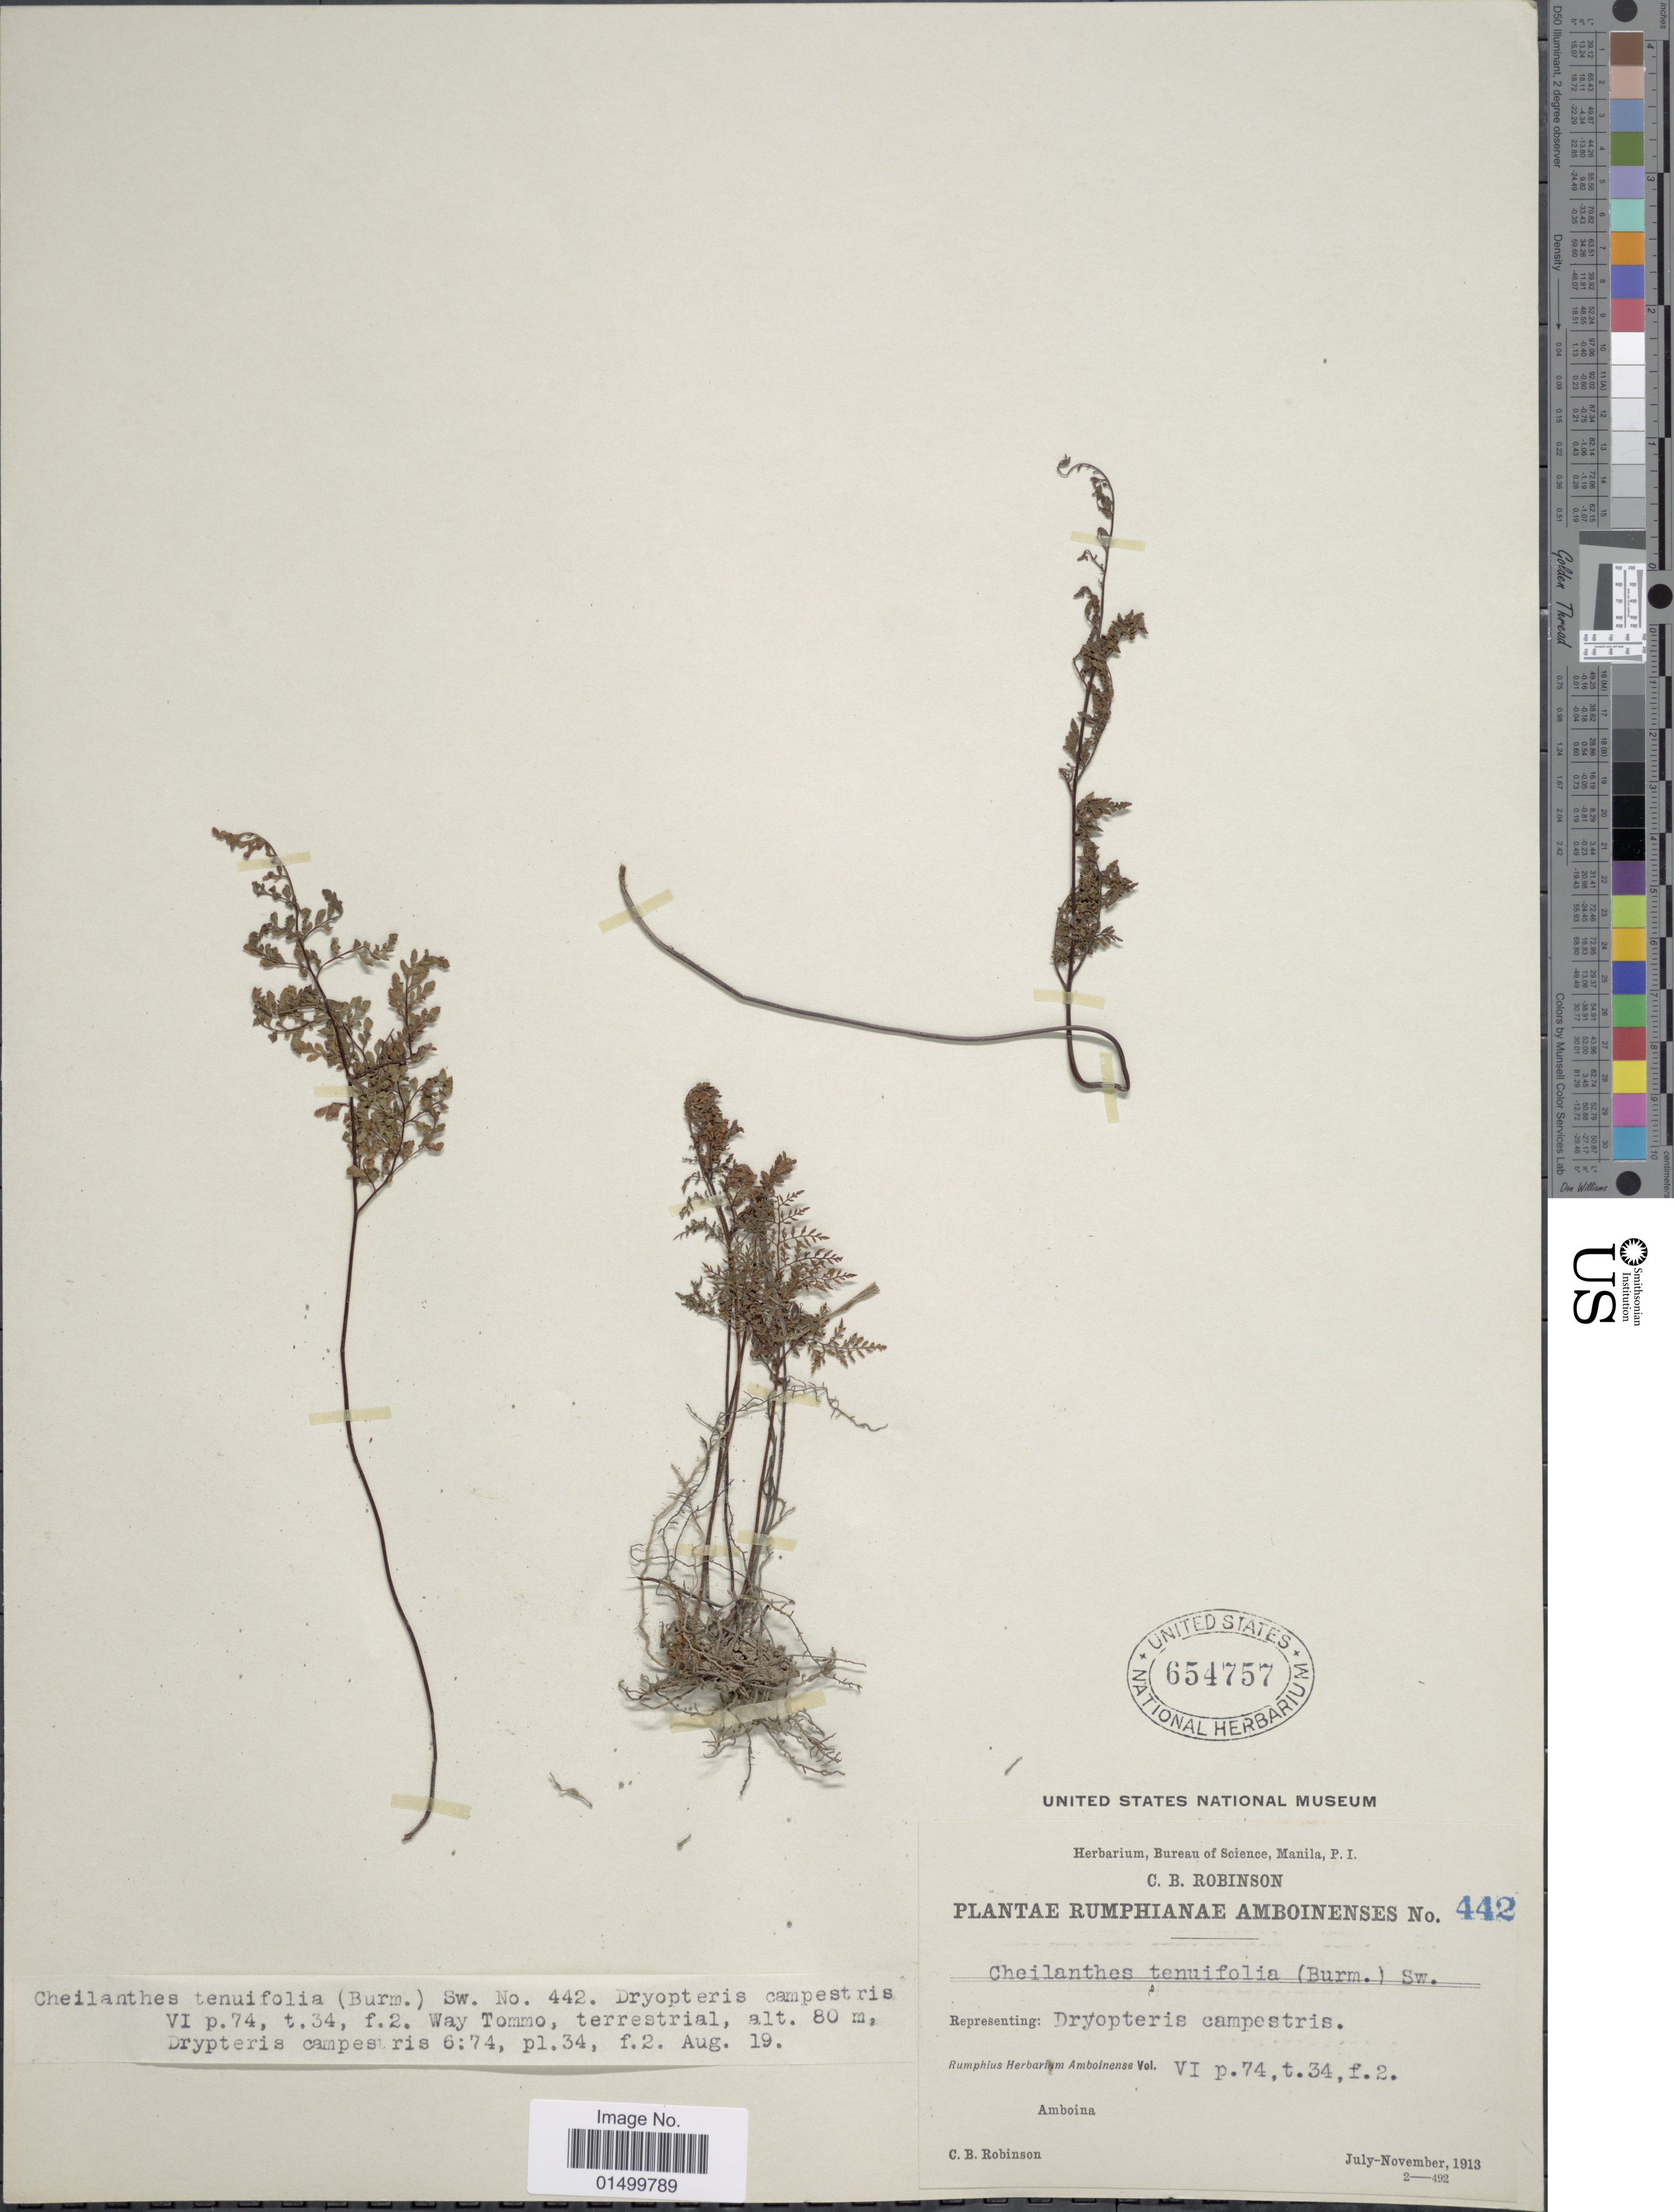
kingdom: Plantae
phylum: Tracheophyta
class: Polypodiopsida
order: Polypodiales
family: Pteridaceae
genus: Cheilanthes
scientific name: Cheilanthes tenuifolia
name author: (Burm. f.) Sw.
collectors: C. Brobinson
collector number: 442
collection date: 1913-07/1913-11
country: Indonesia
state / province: Maluku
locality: Ambiona, Rumphianae, Ambionenses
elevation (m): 80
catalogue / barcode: US 654757